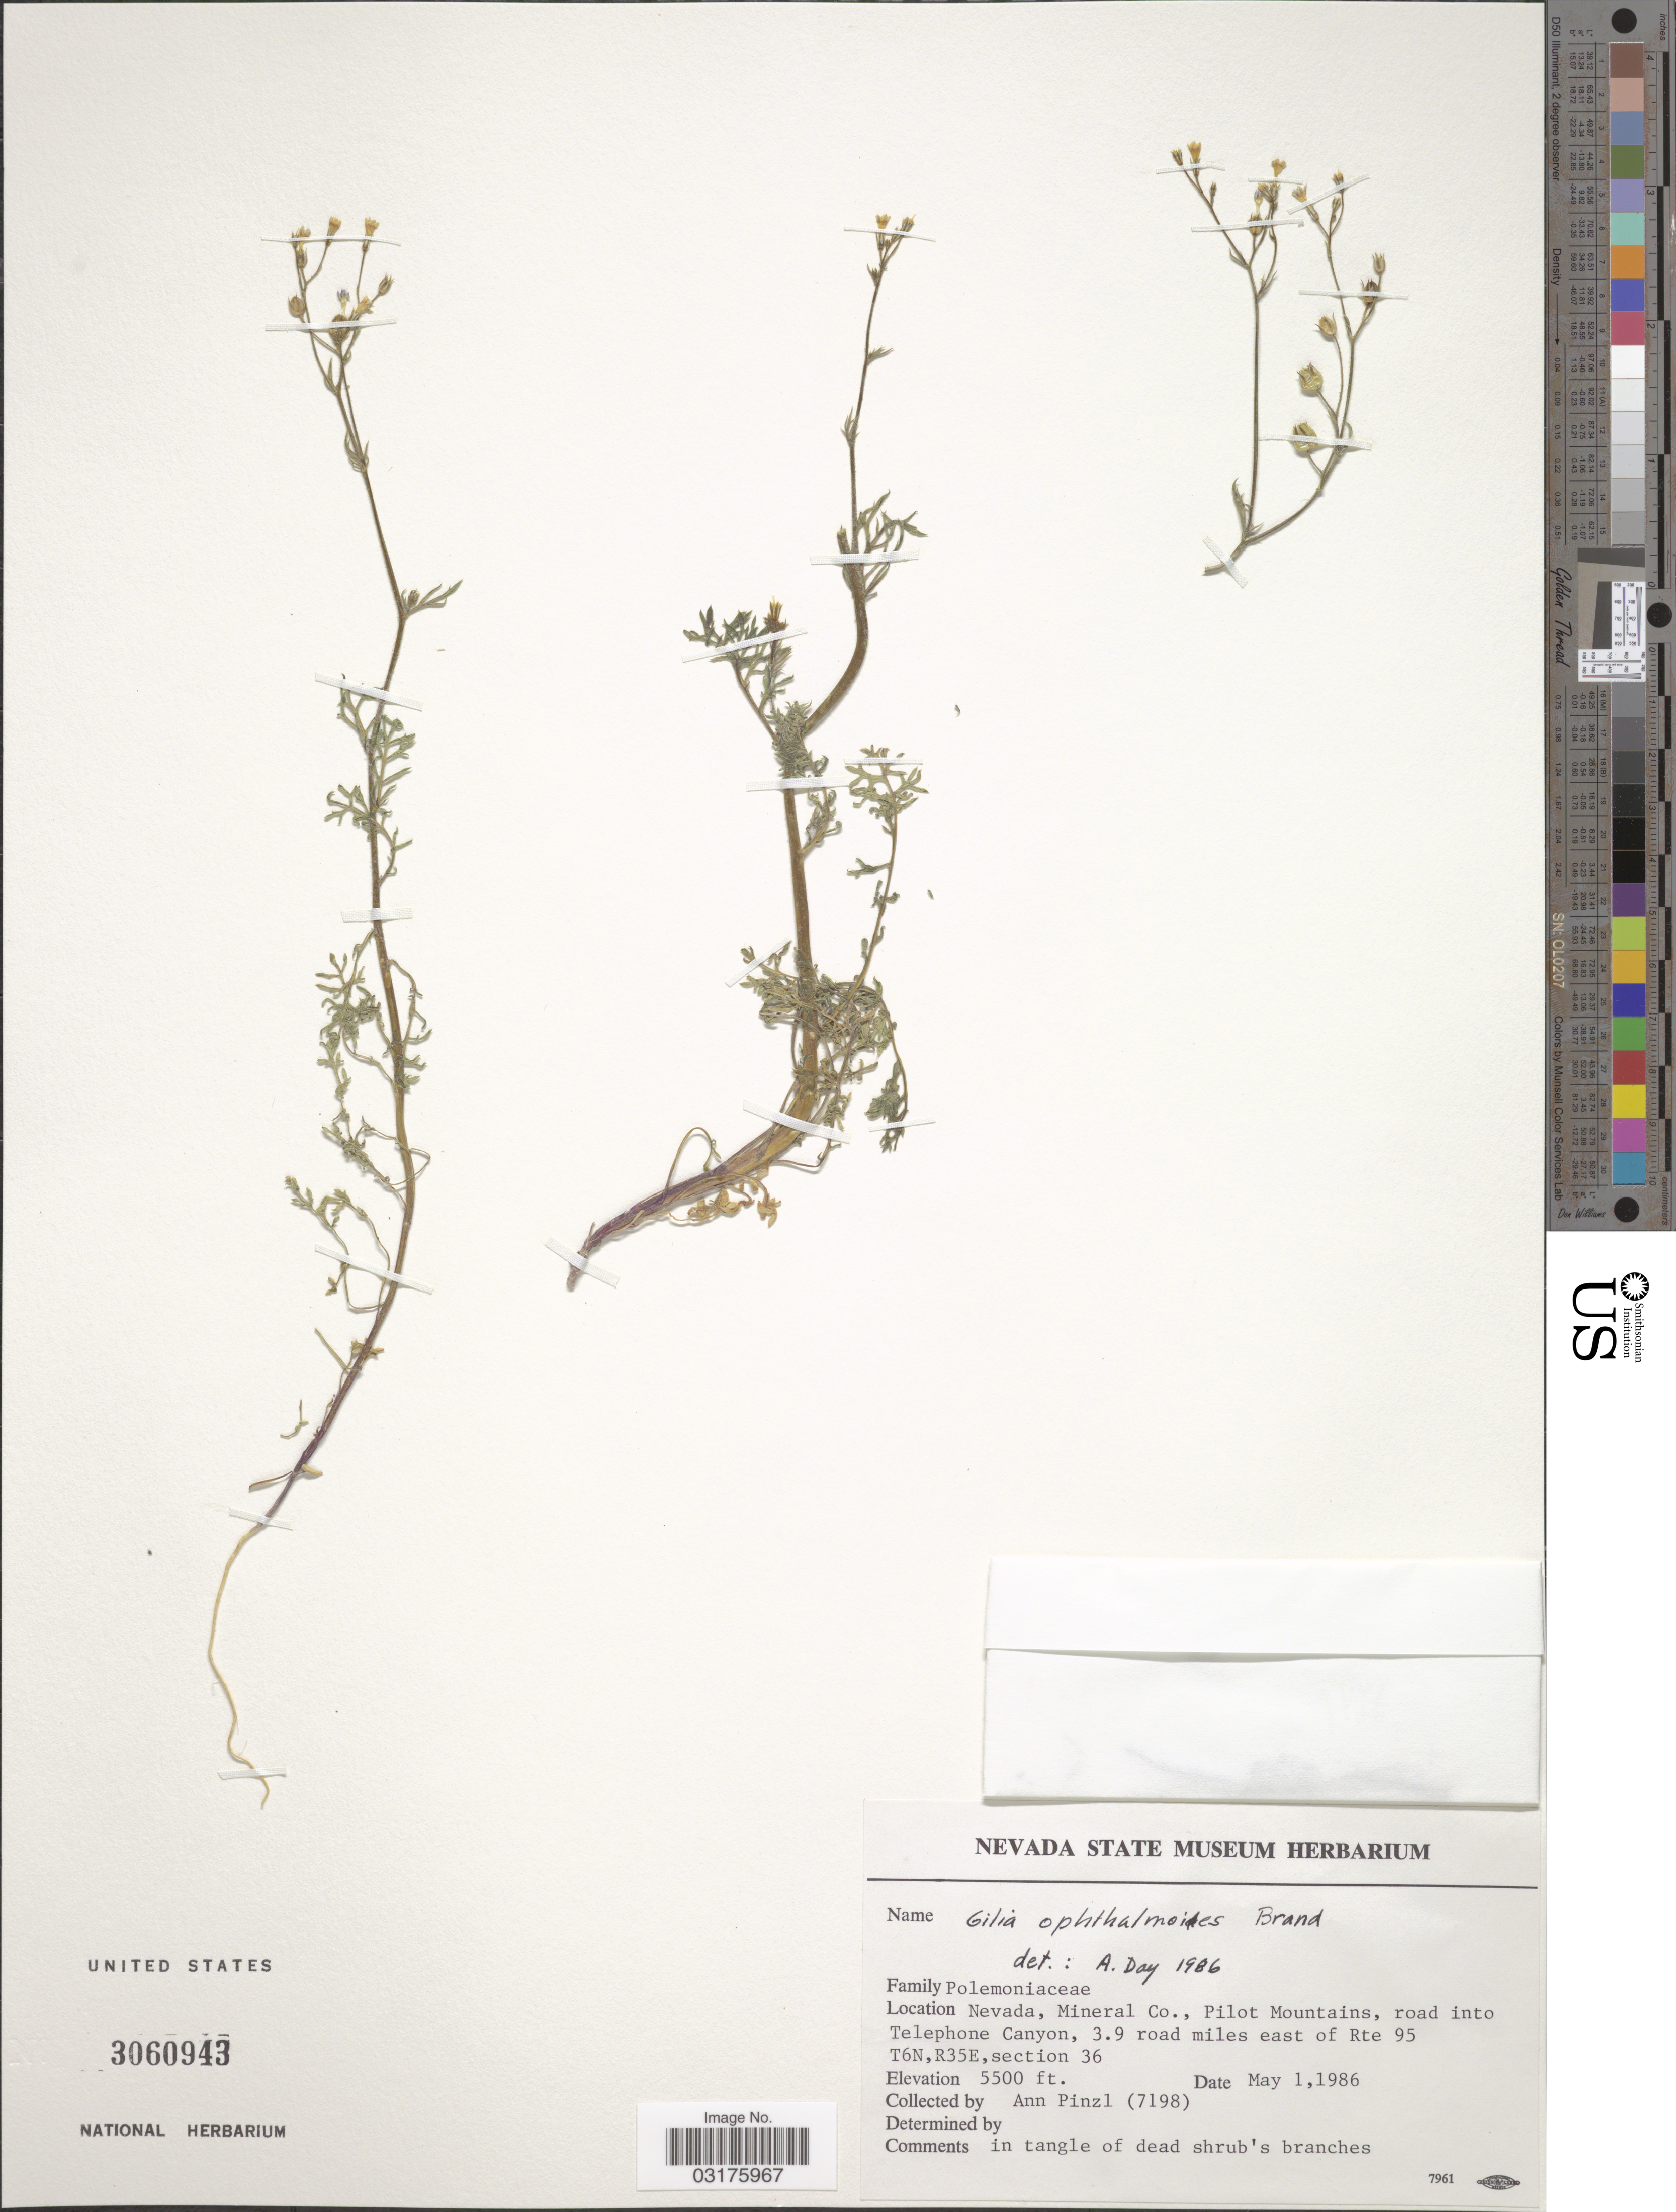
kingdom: Plantae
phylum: Tracheophyta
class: Magnoliopsida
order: Ericales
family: Polemoniaceae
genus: Gilia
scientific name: Gilia ophthalmoides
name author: Brand in Engl.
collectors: A. Pinzl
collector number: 7198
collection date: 1986-05-01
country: United States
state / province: Nevada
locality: Mineral Co., Pilot Mountains, road into Telephone Canyon, 3.9 road miles east of Rte 95, T6N, R35E, section 36.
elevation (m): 1676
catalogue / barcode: US 3060943